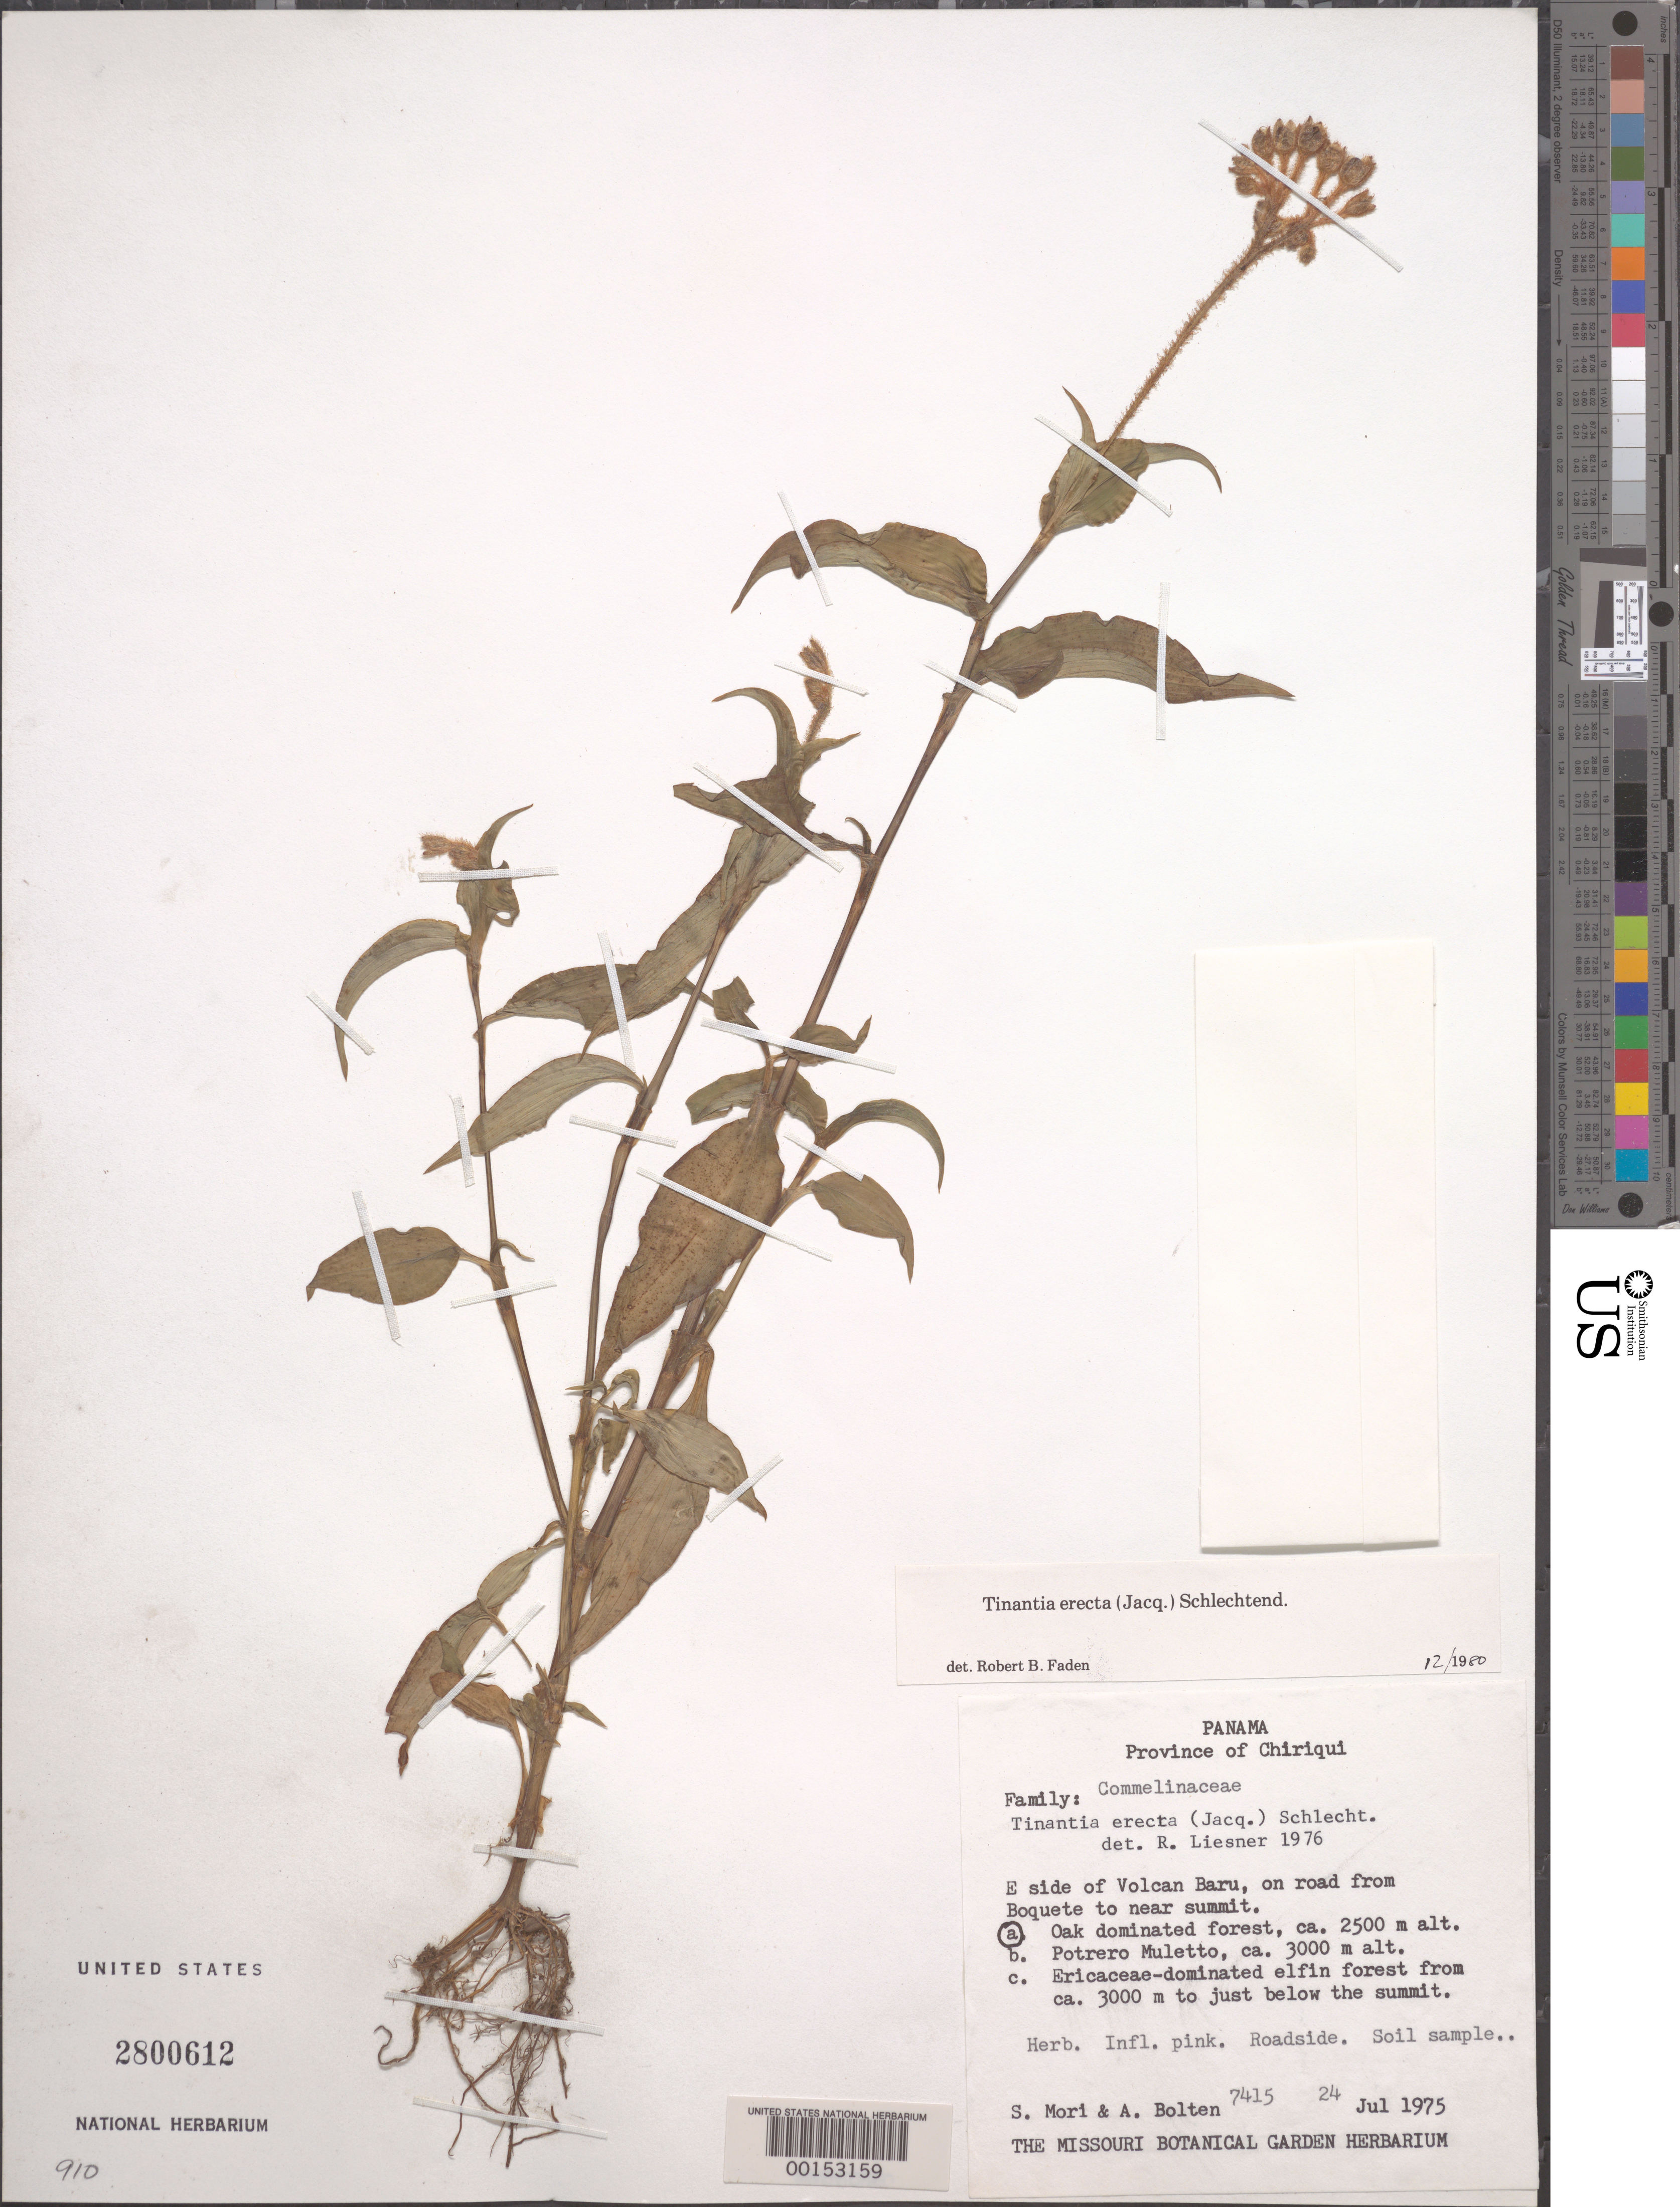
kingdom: Plantae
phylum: Tracheophyta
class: Liliopsida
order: Commelinales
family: Commelinaceae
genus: Tinantia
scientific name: Tinantia erecta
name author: (Jacq.) Fenzl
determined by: Faden, Robert B., (US), Smithsonian Institution - National Museum of Natural History (UNITED STATES)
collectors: S. Mori & A. Bolten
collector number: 7415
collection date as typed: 24 Jul 1975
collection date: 1975-07-24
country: Panama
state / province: Chiriquí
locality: Volcan Baru, road from Boquete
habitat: Oak-dominated forest; roadside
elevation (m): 2500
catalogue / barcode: US 2800612